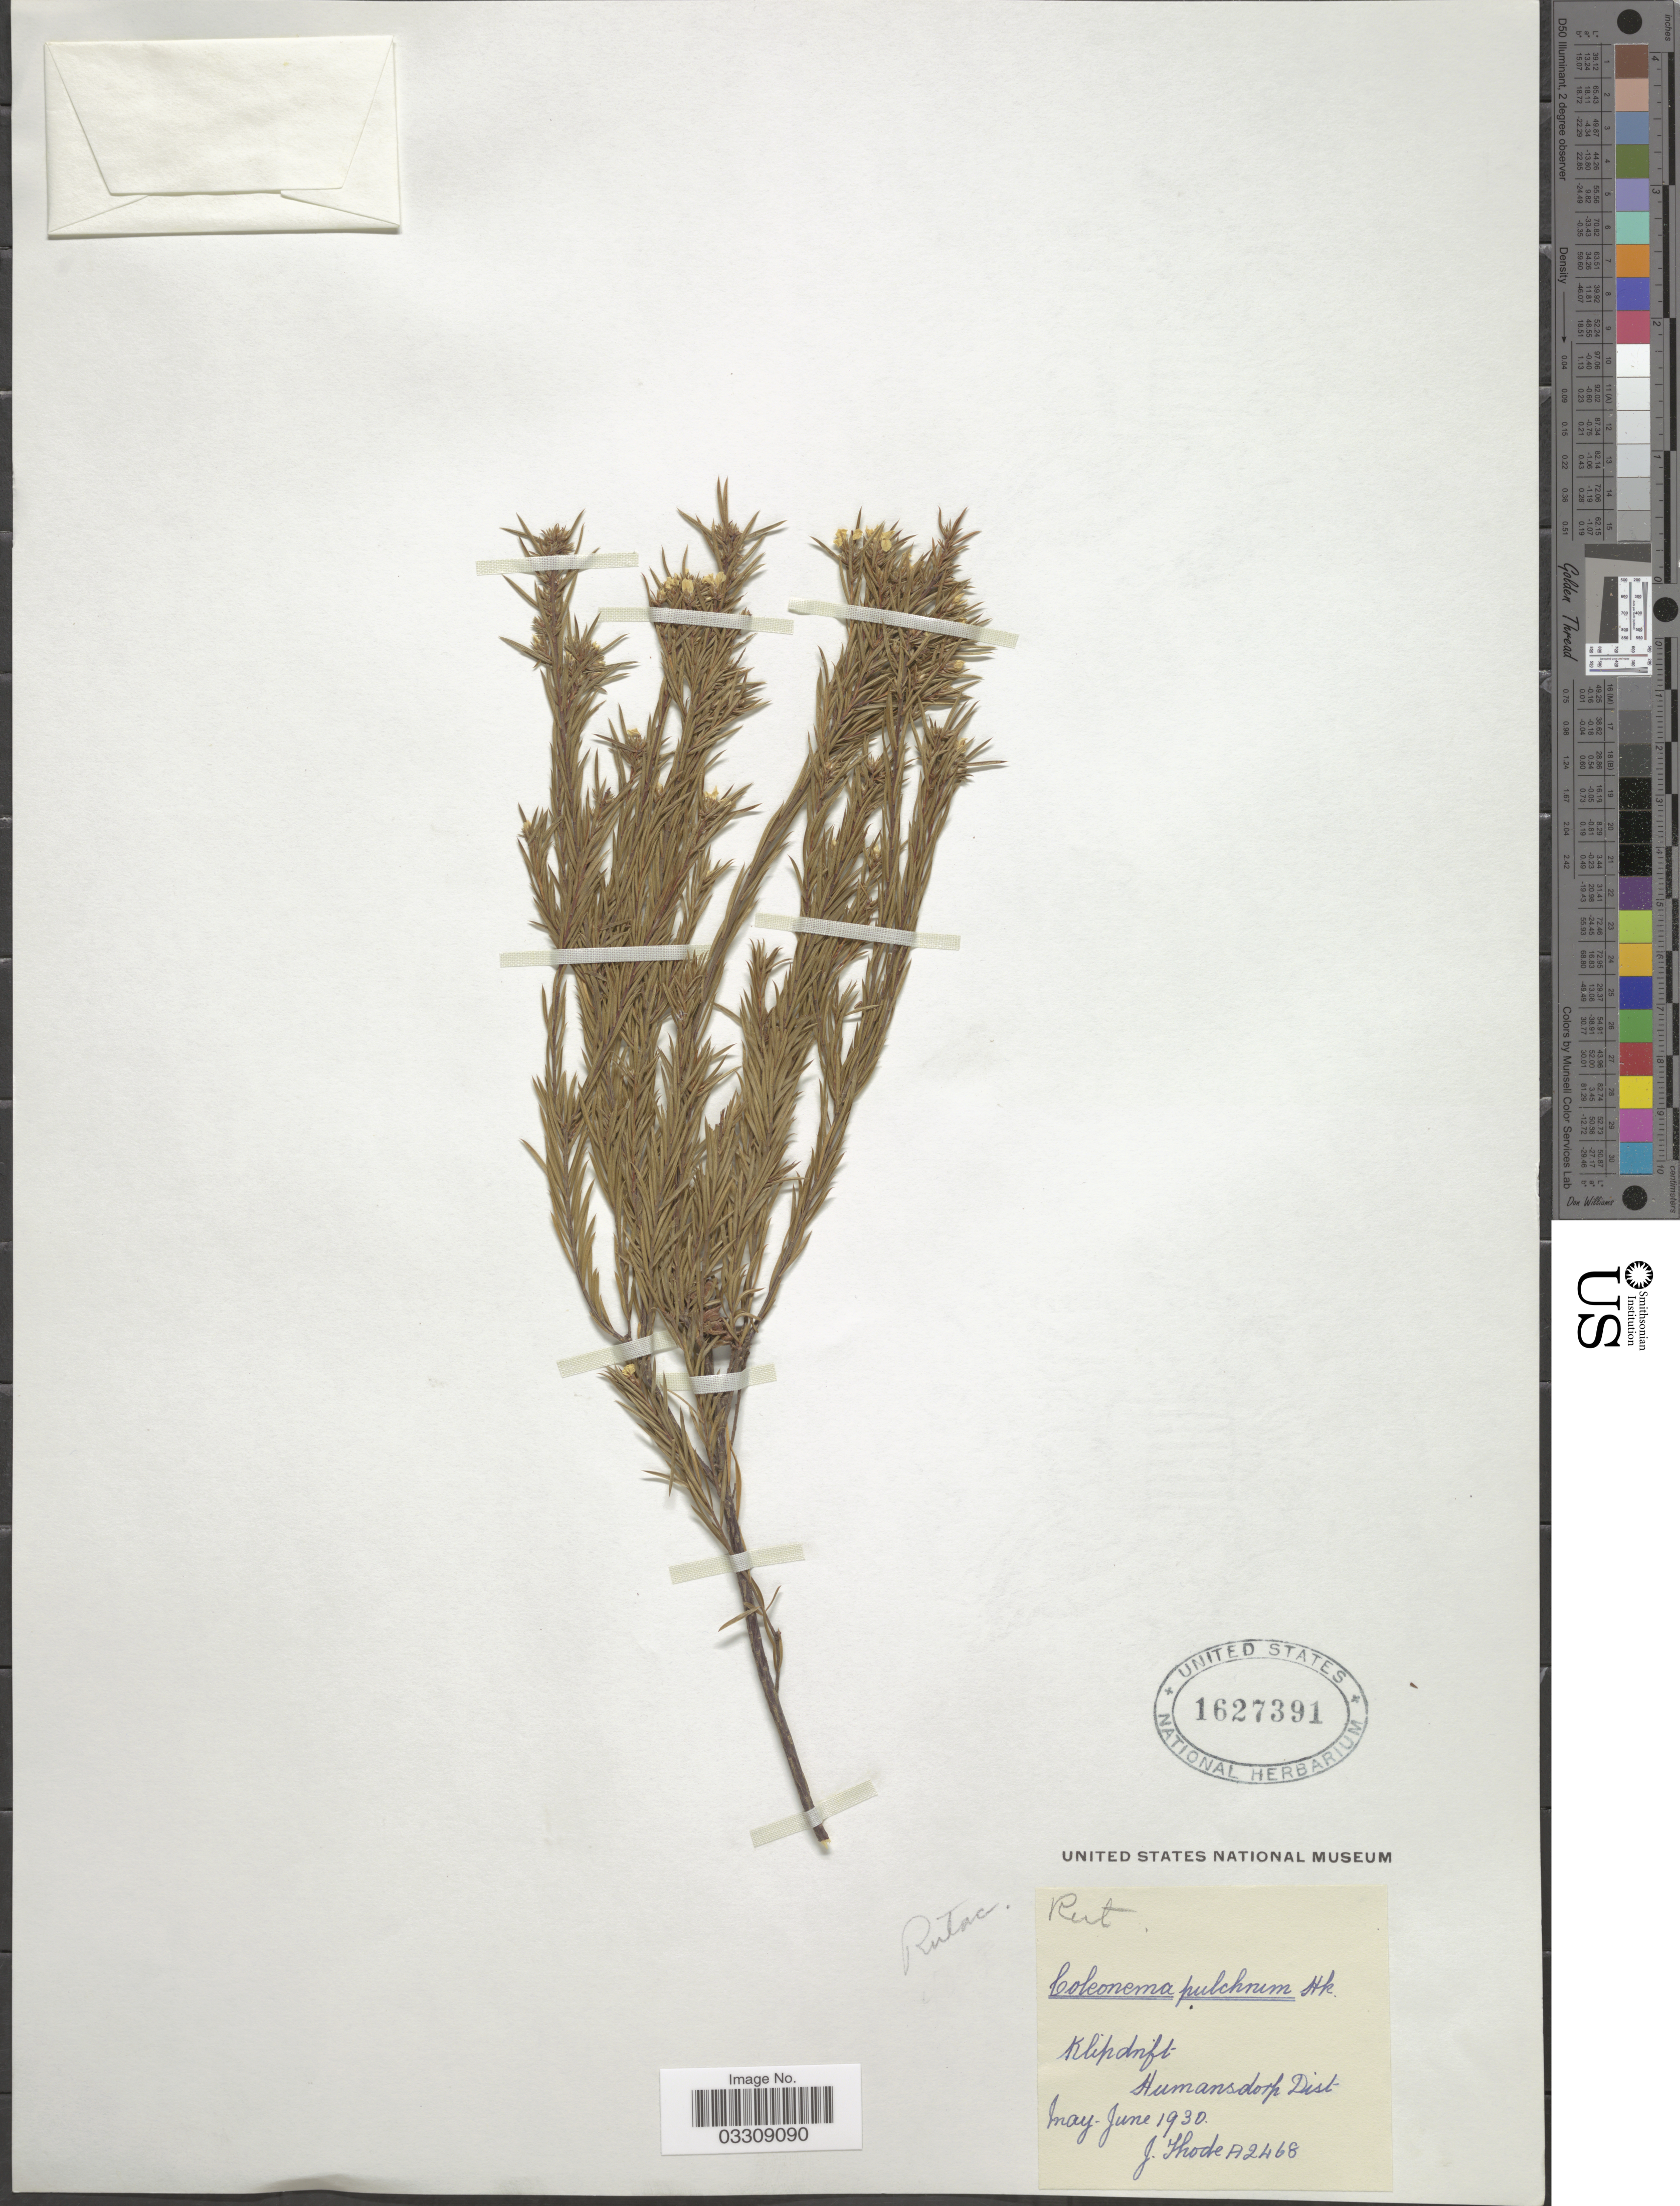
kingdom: Plantae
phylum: Tracheophyta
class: Magnoliopsida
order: Sapindales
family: Rutaceae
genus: Coleonema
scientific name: Coleonema pulchrum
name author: Hook.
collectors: J. Thode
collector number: A2468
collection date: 1930-05/1930-06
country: South Africa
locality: Klipdrift. Humansdorp Dist.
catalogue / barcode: US 1627391